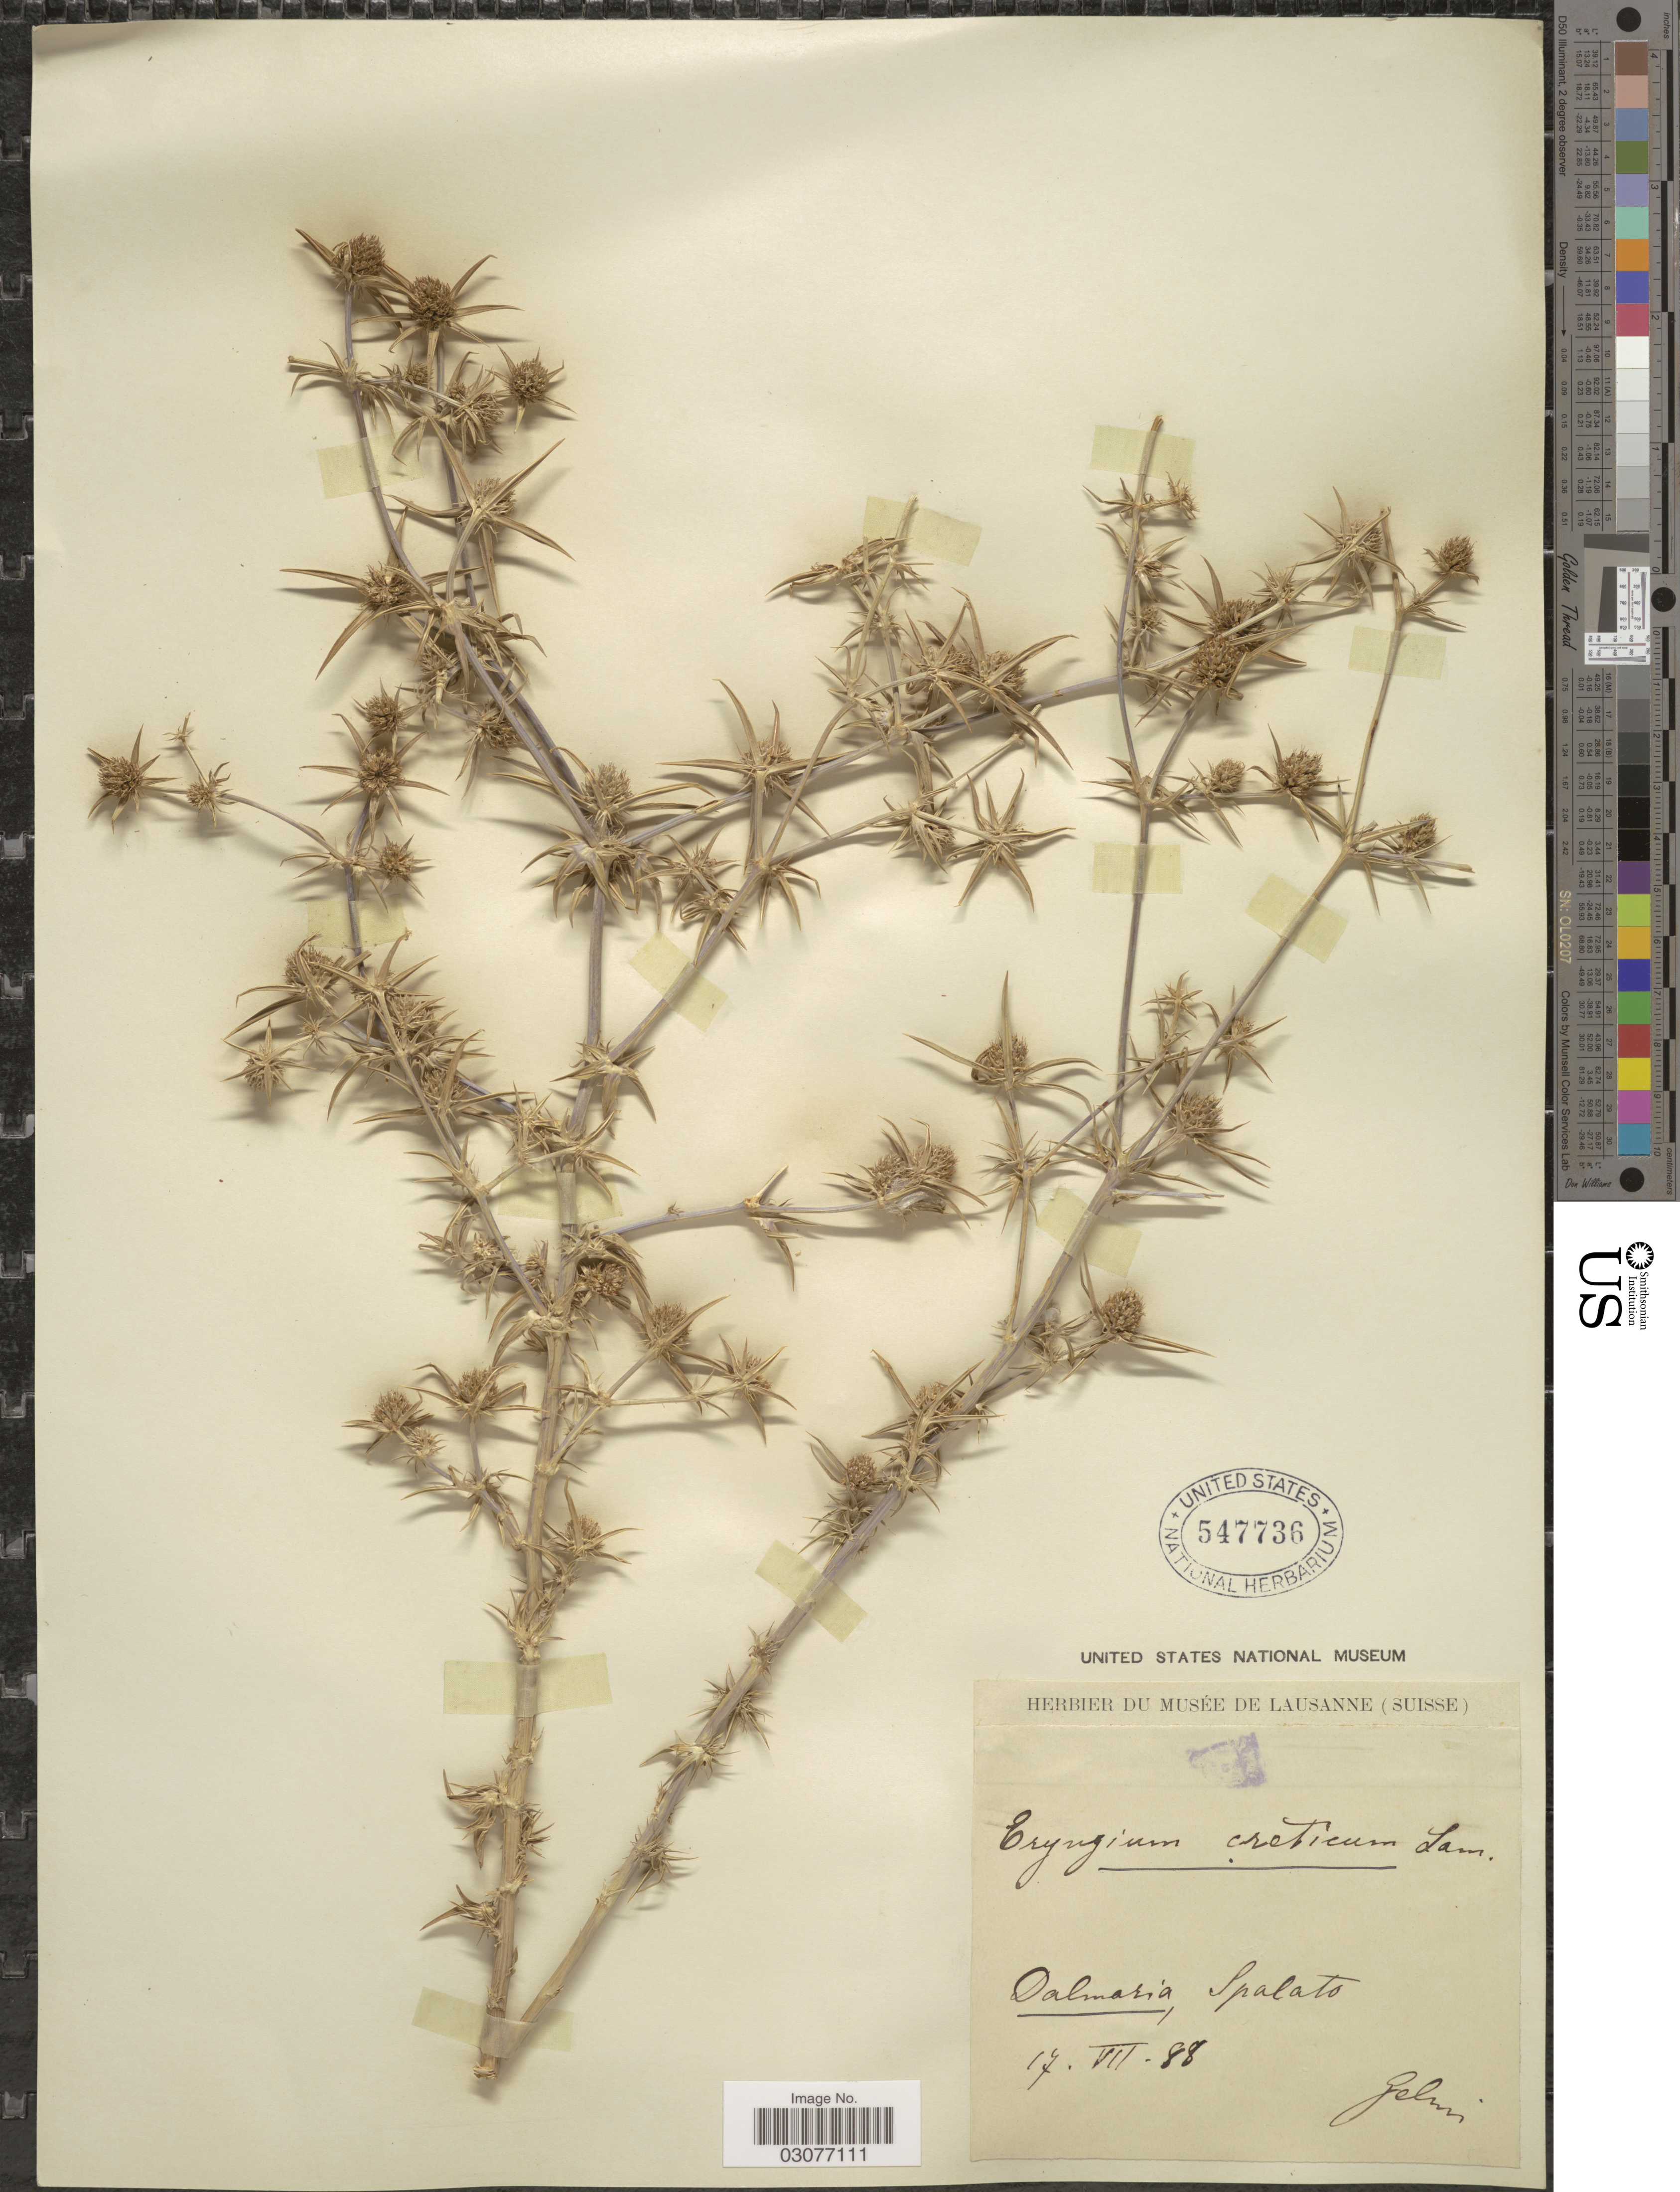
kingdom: Plantae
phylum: Tracheophyta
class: Magnoliopsida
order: Apiales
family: Apiaceae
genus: Eryngium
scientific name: Eryngium creticum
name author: Lam.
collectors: Gelsin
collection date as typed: Transcribed d/m/y: 17/7/88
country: Croatia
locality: Dalmaria, Spalato.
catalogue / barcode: US 547736